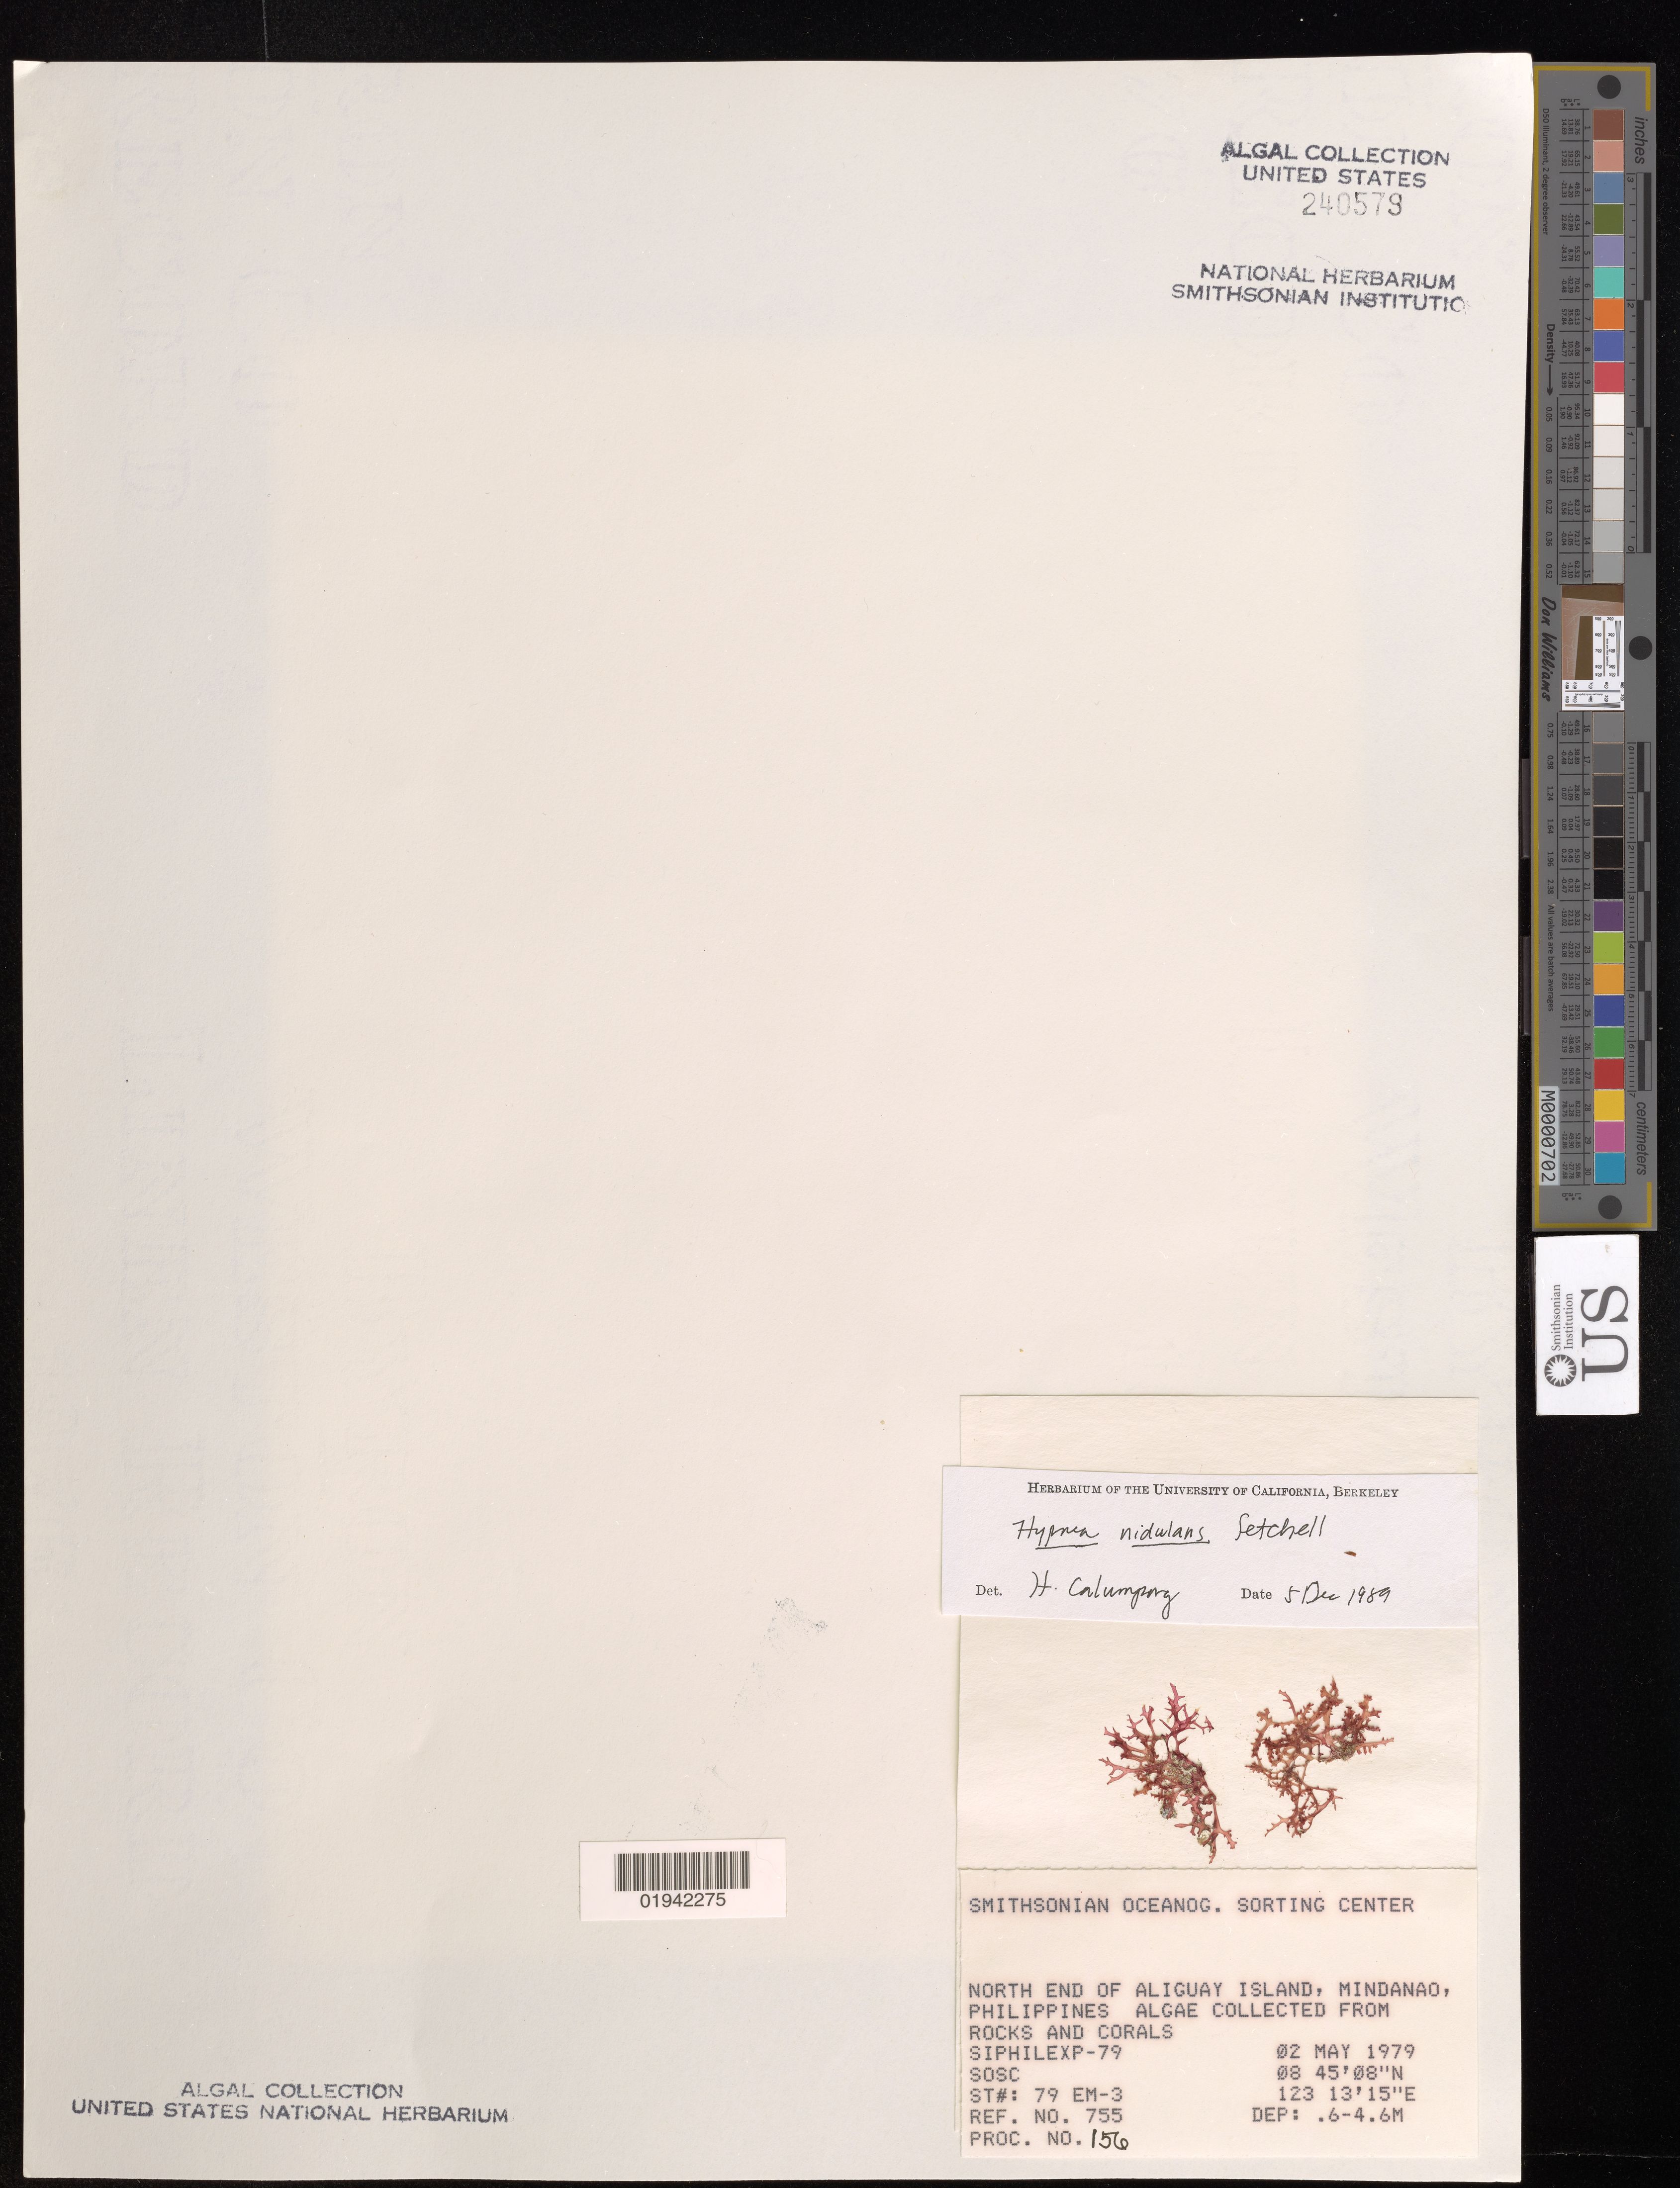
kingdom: Plantae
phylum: Rhodophyta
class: Florideophyceae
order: Gigartinales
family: Cystocloniaceae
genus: Hypnea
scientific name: Hypnea nidulans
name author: Setchell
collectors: SOSC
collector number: Station 79 EM-3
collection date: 1979-05-02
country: Philippines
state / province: Zamboanga Peninsula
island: Aliguay Island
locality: North end of Aliguay Island, Mindanao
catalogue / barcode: US 240579